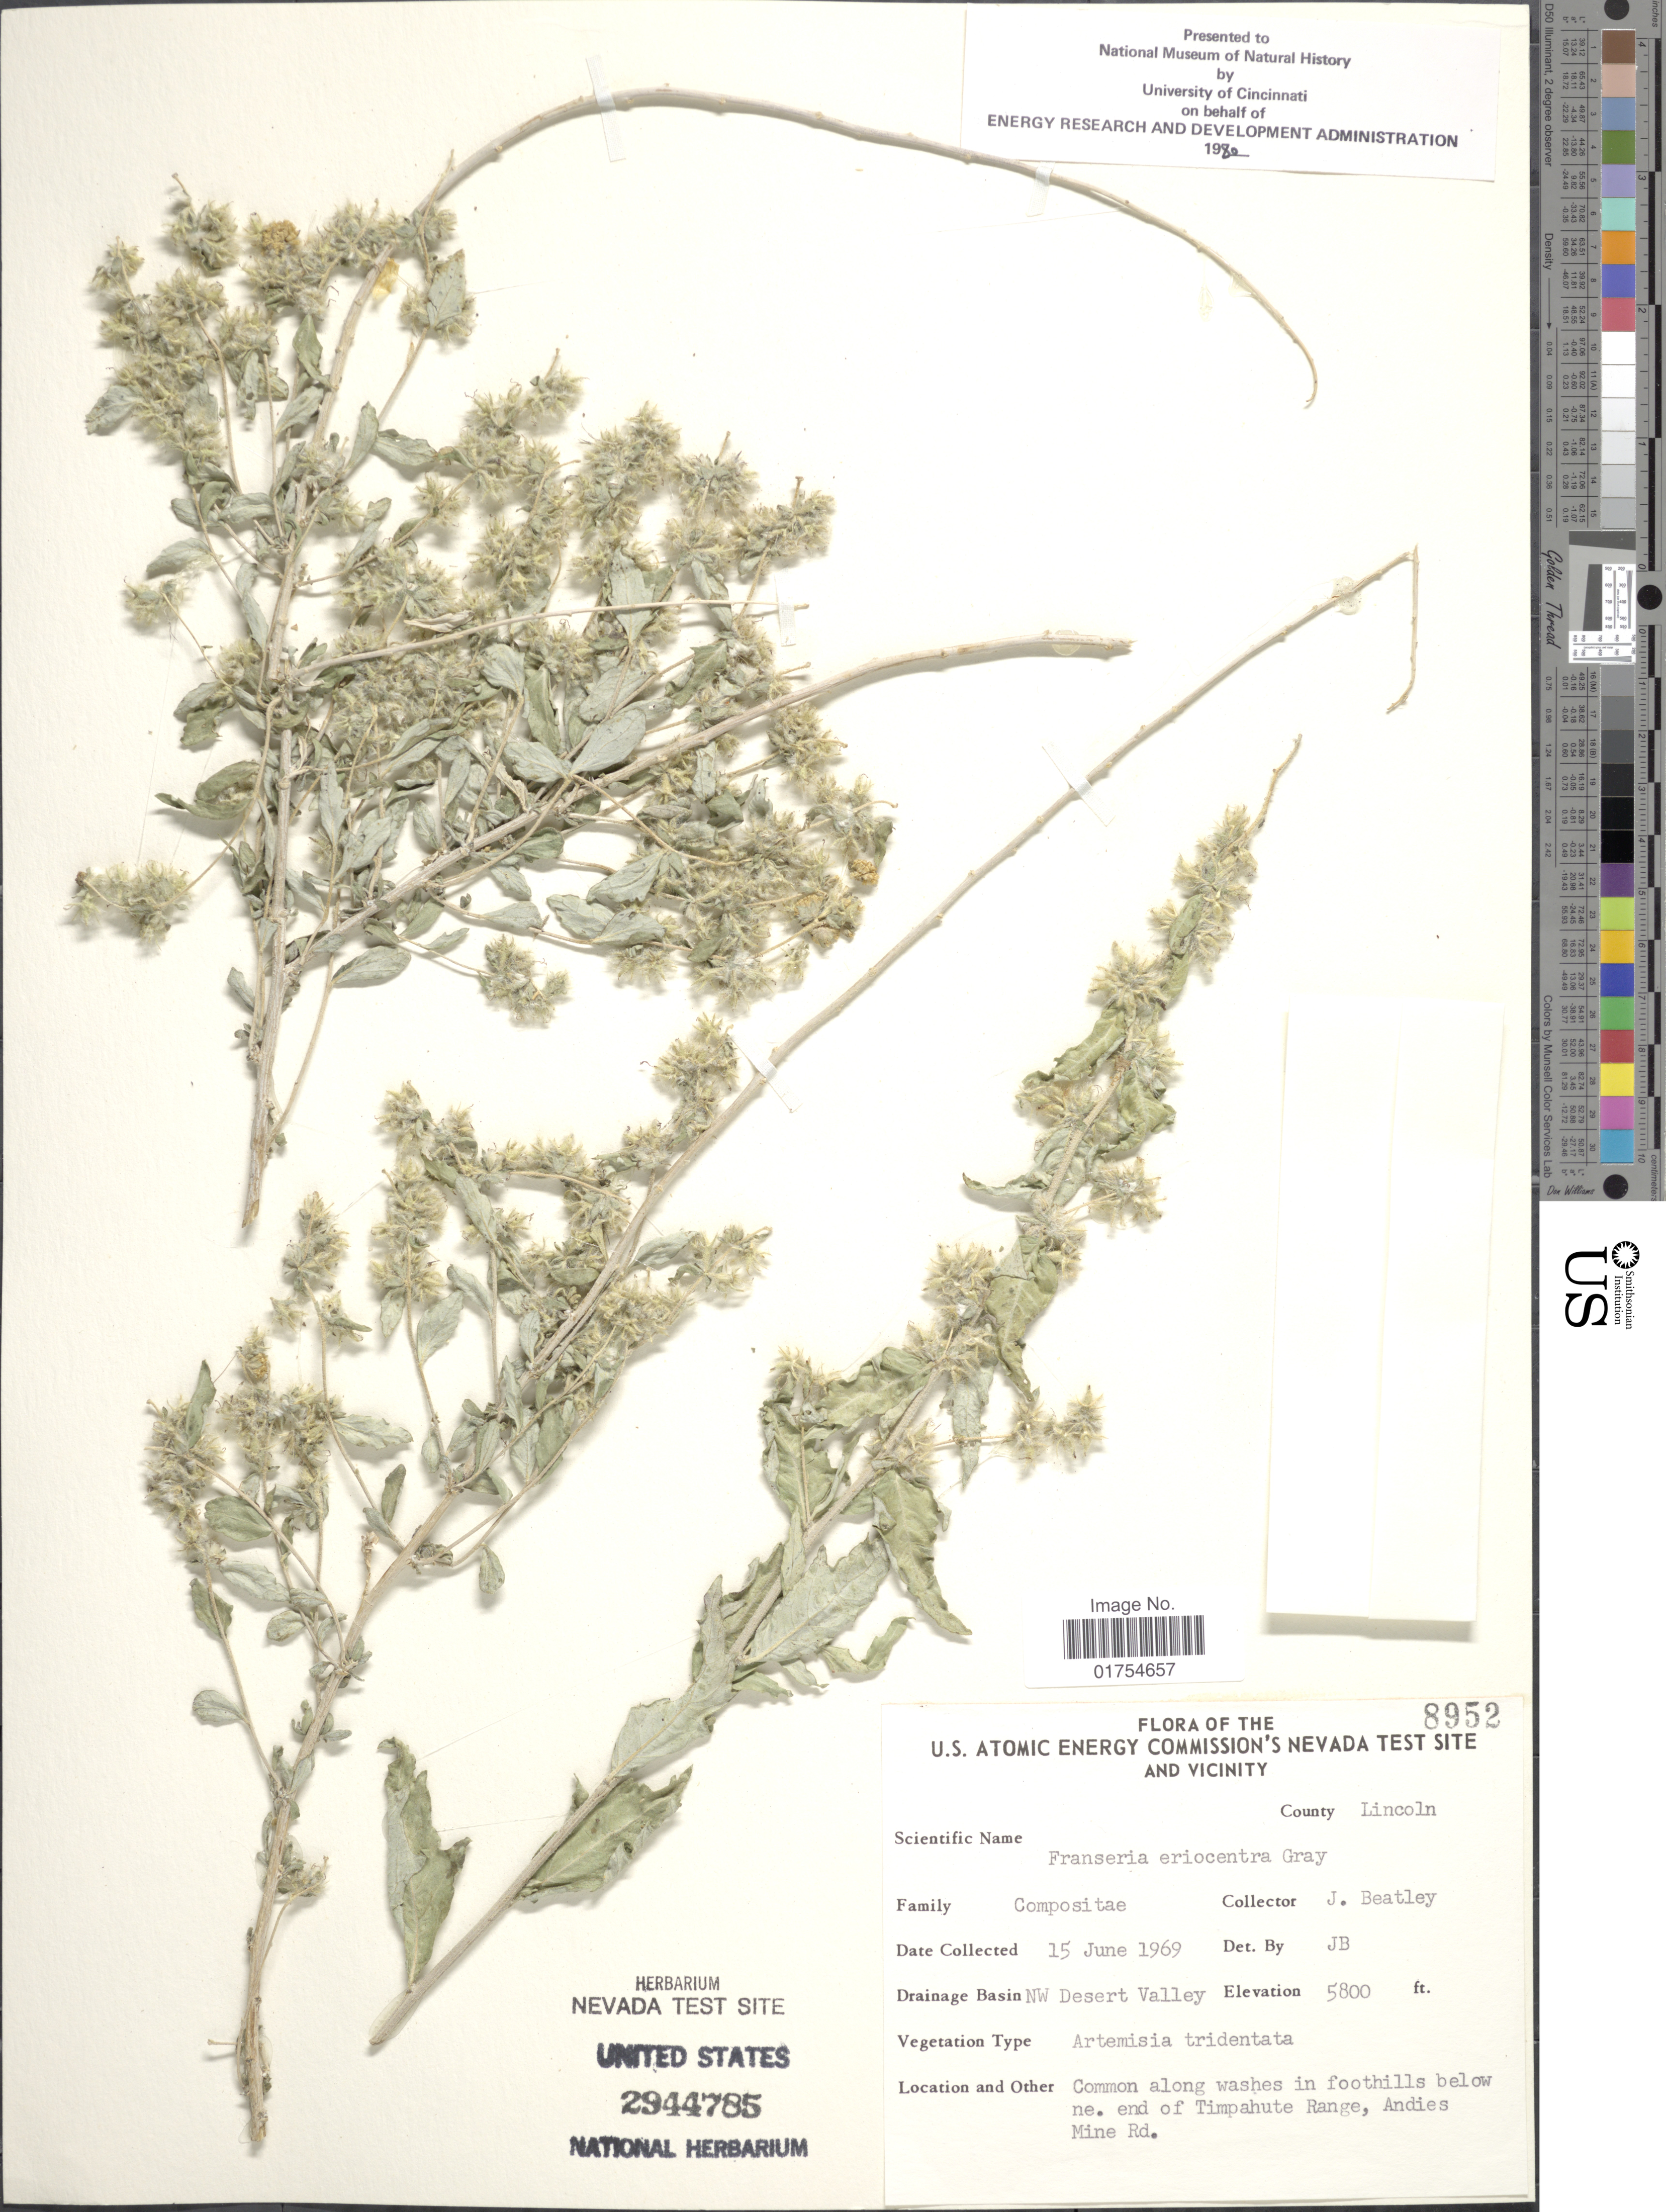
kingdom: Plantae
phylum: Tracheophyta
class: Magnoliopsida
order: Asterales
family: Asteraceae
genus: Franseria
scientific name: Franseria eriocentra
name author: A. Gray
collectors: J. C. Beatley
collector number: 8952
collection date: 1969-06-15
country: United States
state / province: Nevada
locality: U.S. Atomic Energy Commission's Nevada Test Site and Vicinity. County lincoln. NW Desert Valley. Below ne. end of Timpahute Range, Andies Mine Rd.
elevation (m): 1768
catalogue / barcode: US 2944785